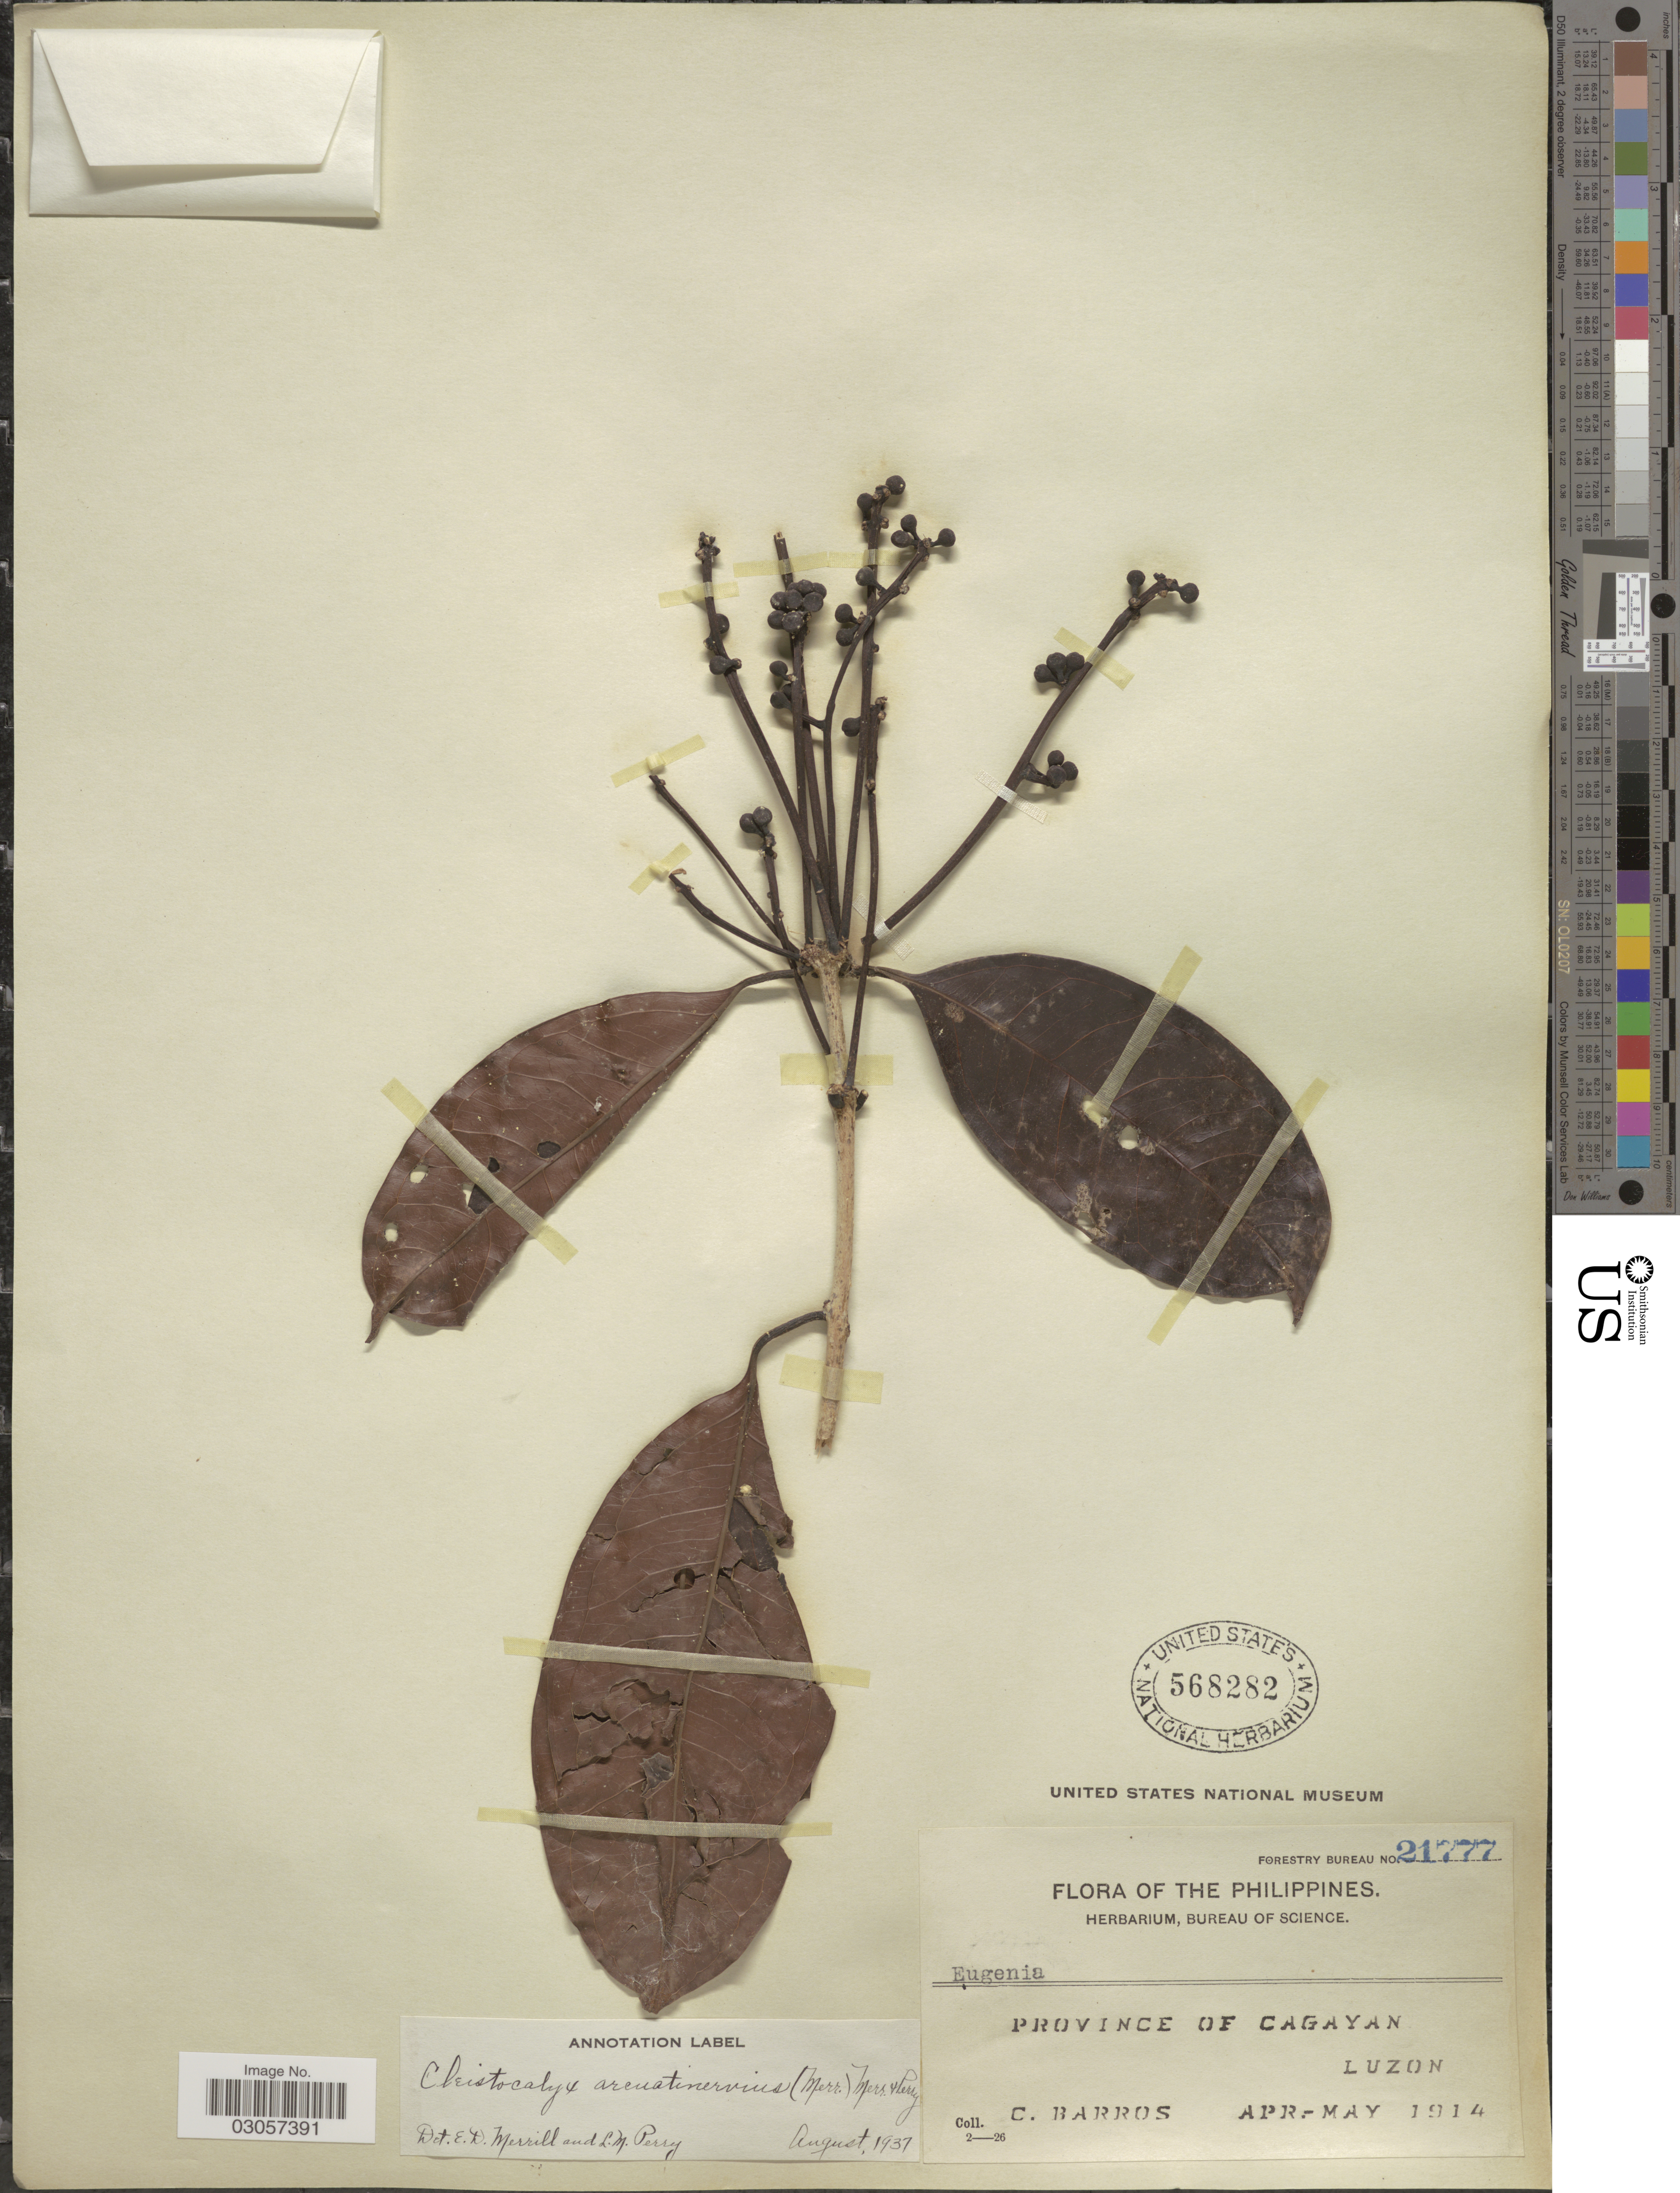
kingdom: Plantae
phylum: Tracheophyta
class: Magnoliopsida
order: Myrtales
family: Myrtaceae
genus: Syzygium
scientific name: Syzygium arcuatinervium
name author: (Merr.) Craven & Biffin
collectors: C. Barros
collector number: Forestry Bureau 21777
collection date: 1914-04/1914-05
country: Philippines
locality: Province of Cagayan, Luzon.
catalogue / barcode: US 568282